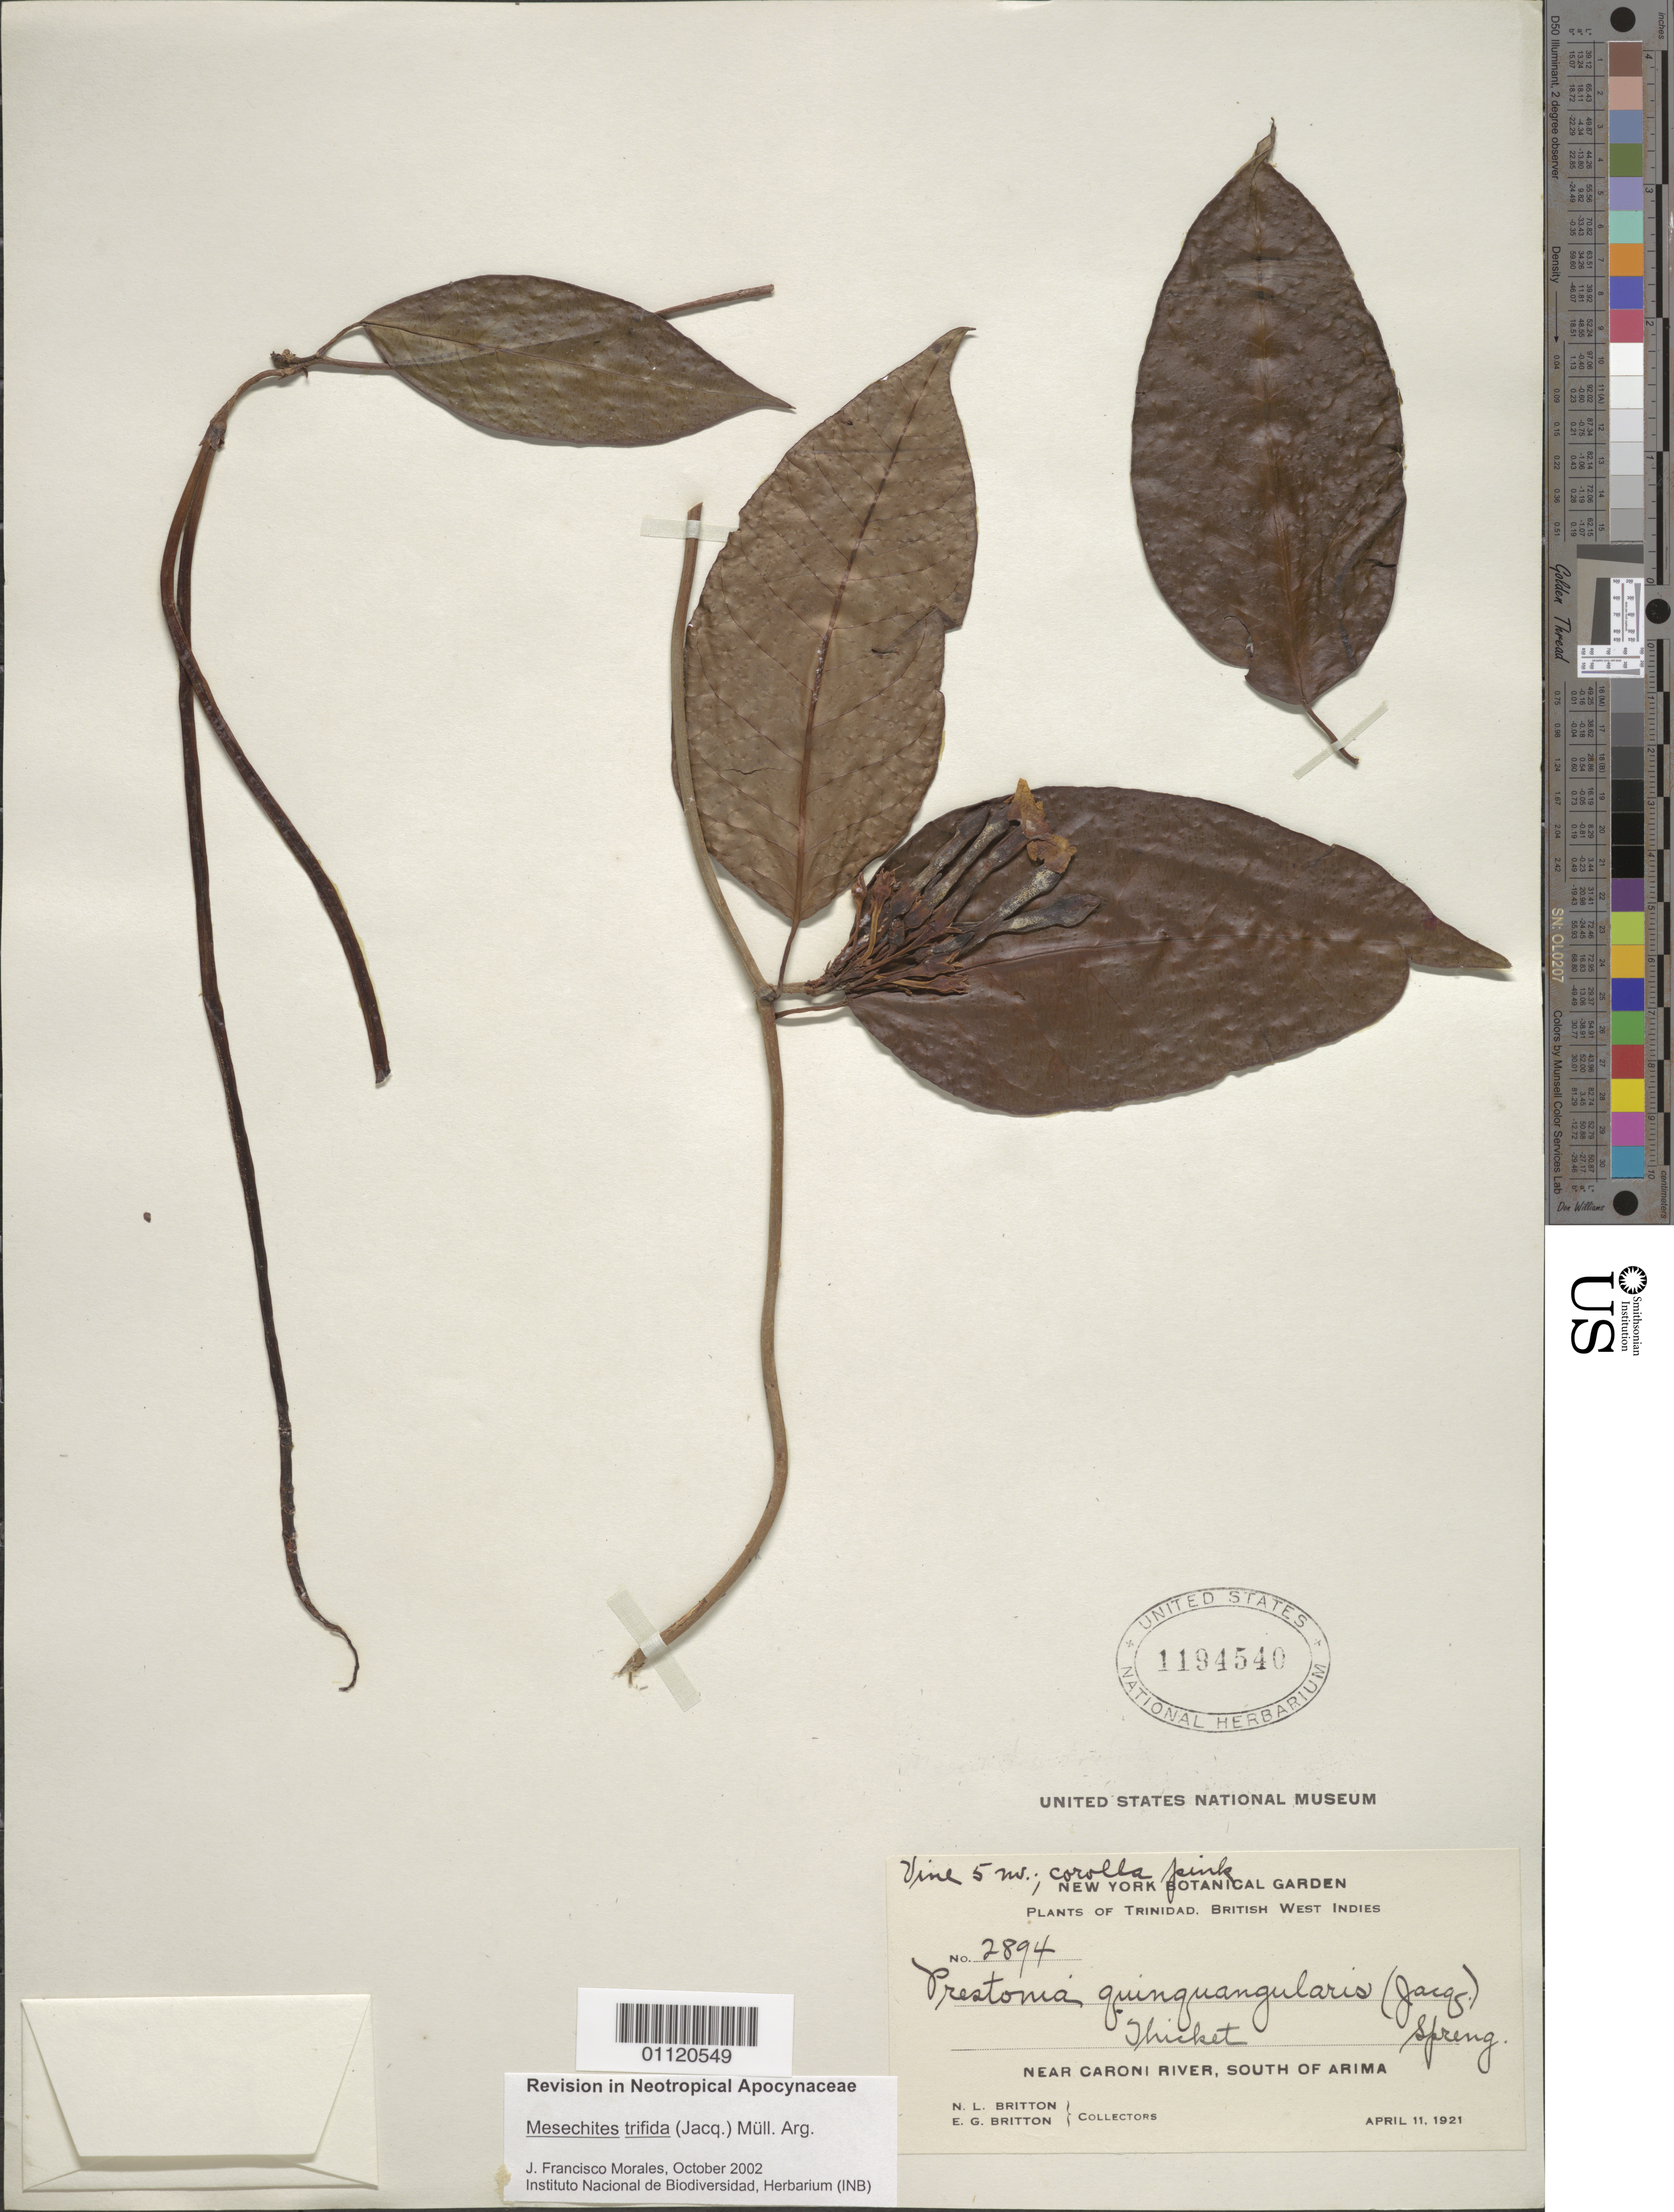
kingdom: Plantae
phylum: Tracheophyta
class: Magnoliopsida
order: Gentianales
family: Apocynaceae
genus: Mesechites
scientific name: Mesechites trifidus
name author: (Jacq.) Müll. Arg.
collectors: N. Britton & E. G. Britton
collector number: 2894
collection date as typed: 11 Apr 1921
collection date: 1921-04-11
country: Trinidad and Tobago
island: Trinidad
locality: Near Caroni River, S of Arima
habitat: thicket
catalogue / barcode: US 1194540